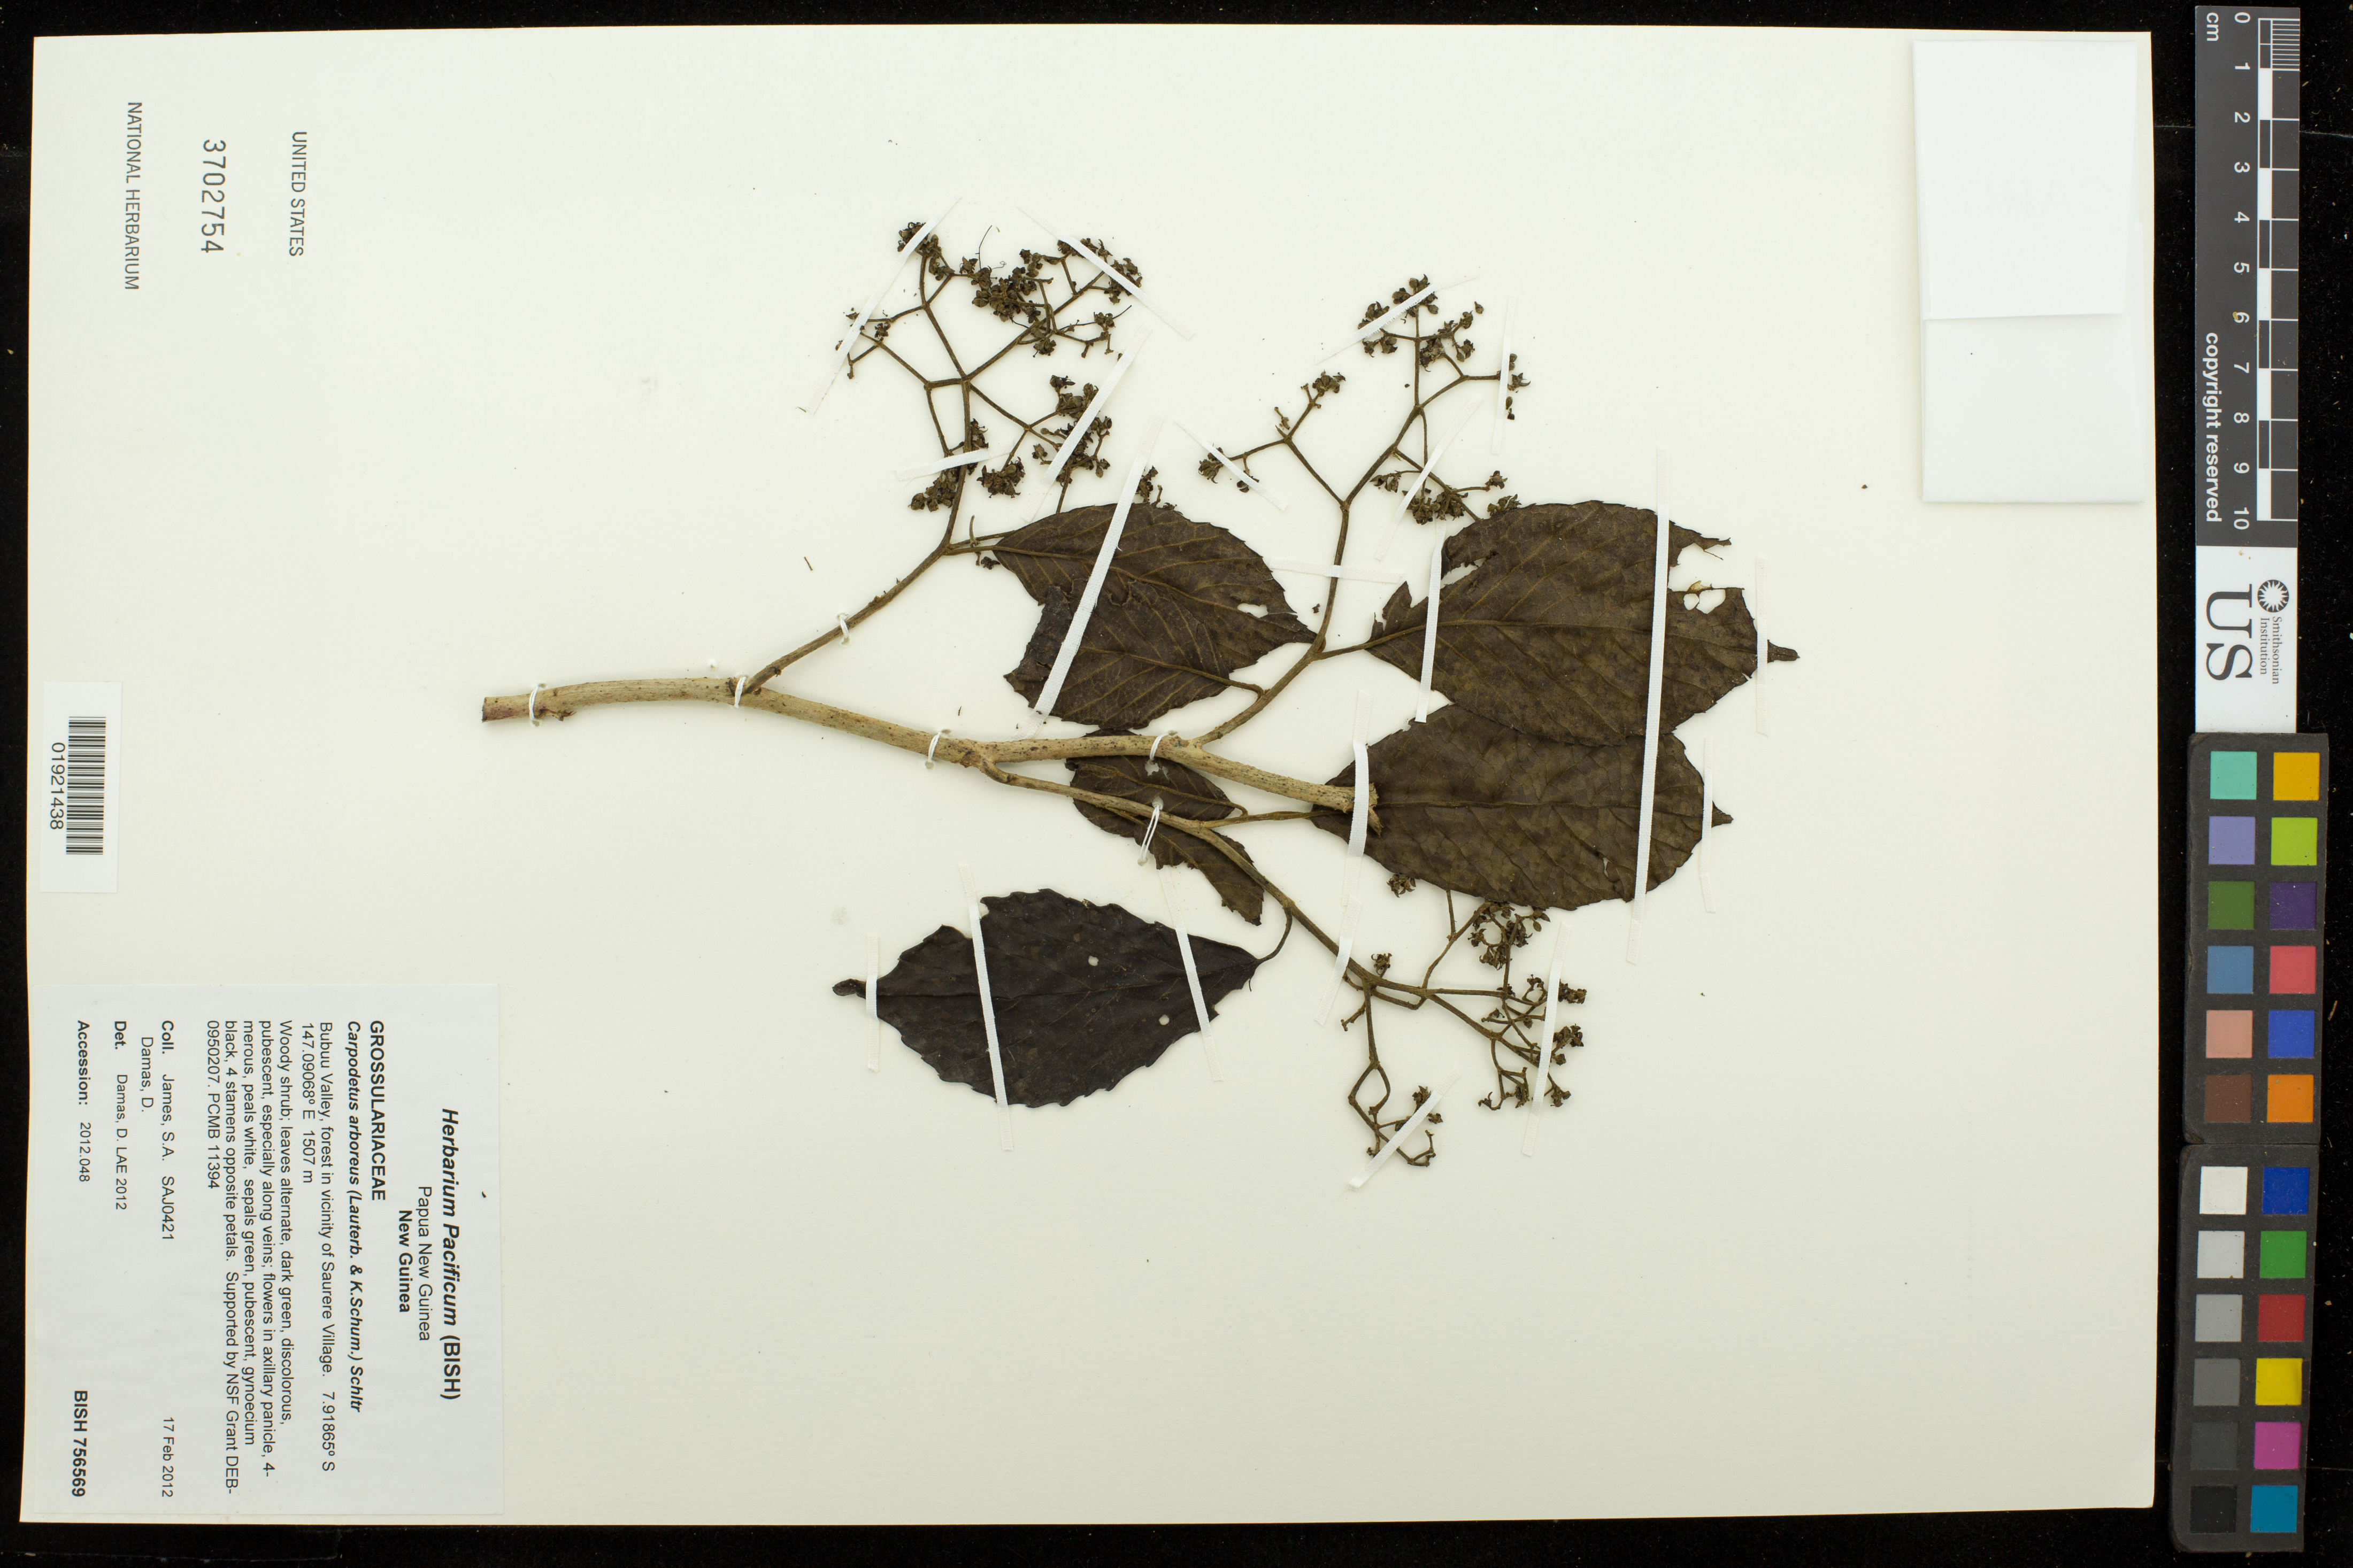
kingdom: Plantae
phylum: Tracheophyta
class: Magnoliopsida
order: Asterales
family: Rousseaceae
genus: Carpodetus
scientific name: Carpodetus arboreus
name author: Schltr.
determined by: Damas, D.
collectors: S. James & D. Damas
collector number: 421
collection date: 2012-02-17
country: Papua New Guinea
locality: Bubuu Valley, forest in vicinity of Saurere Village.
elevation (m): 1507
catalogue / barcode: US 3702754